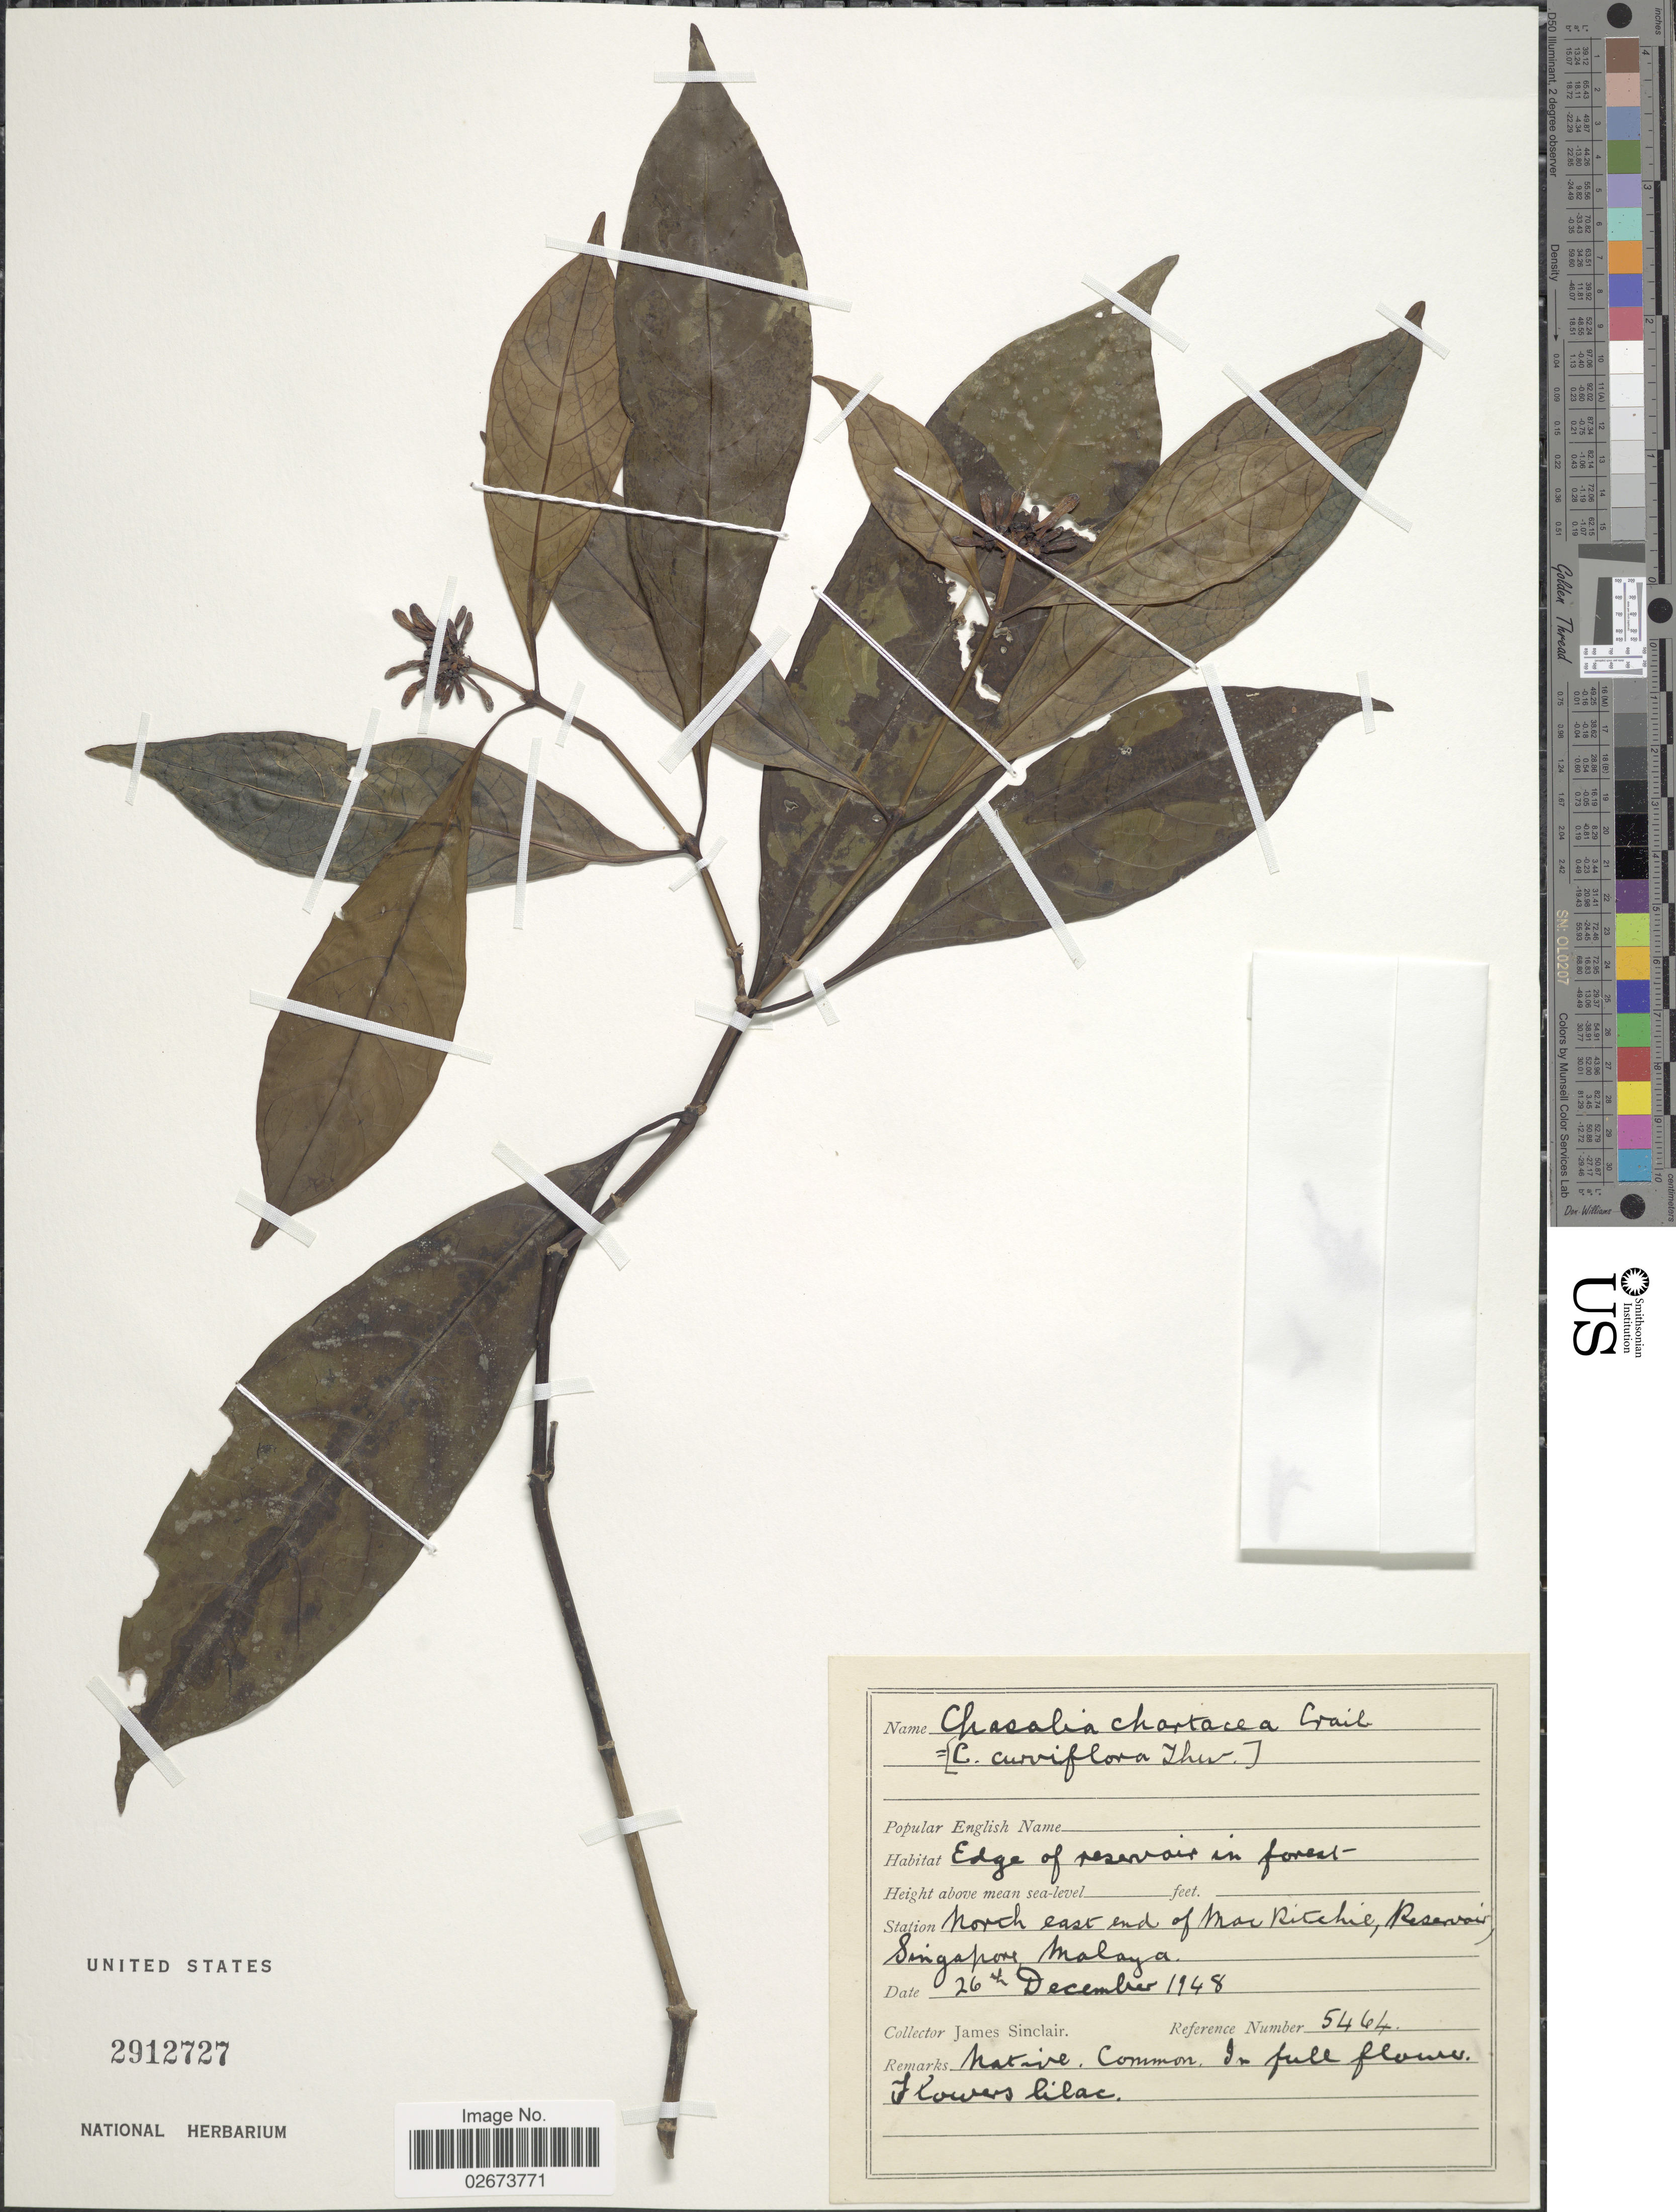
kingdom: Plantae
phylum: Tracheophyta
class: Magnoliopsida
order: Gentianales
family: Rubiaceae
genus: Chassalia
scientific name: Chassalia chartacea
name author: Craib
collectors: J. Sinclair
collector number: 5464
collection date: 1948-12-26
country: Singapore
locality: Edge of reservoir in forest, North east end of Mac Ritchie, Reservoir Singapore Malaya.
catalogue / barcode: US 2912727